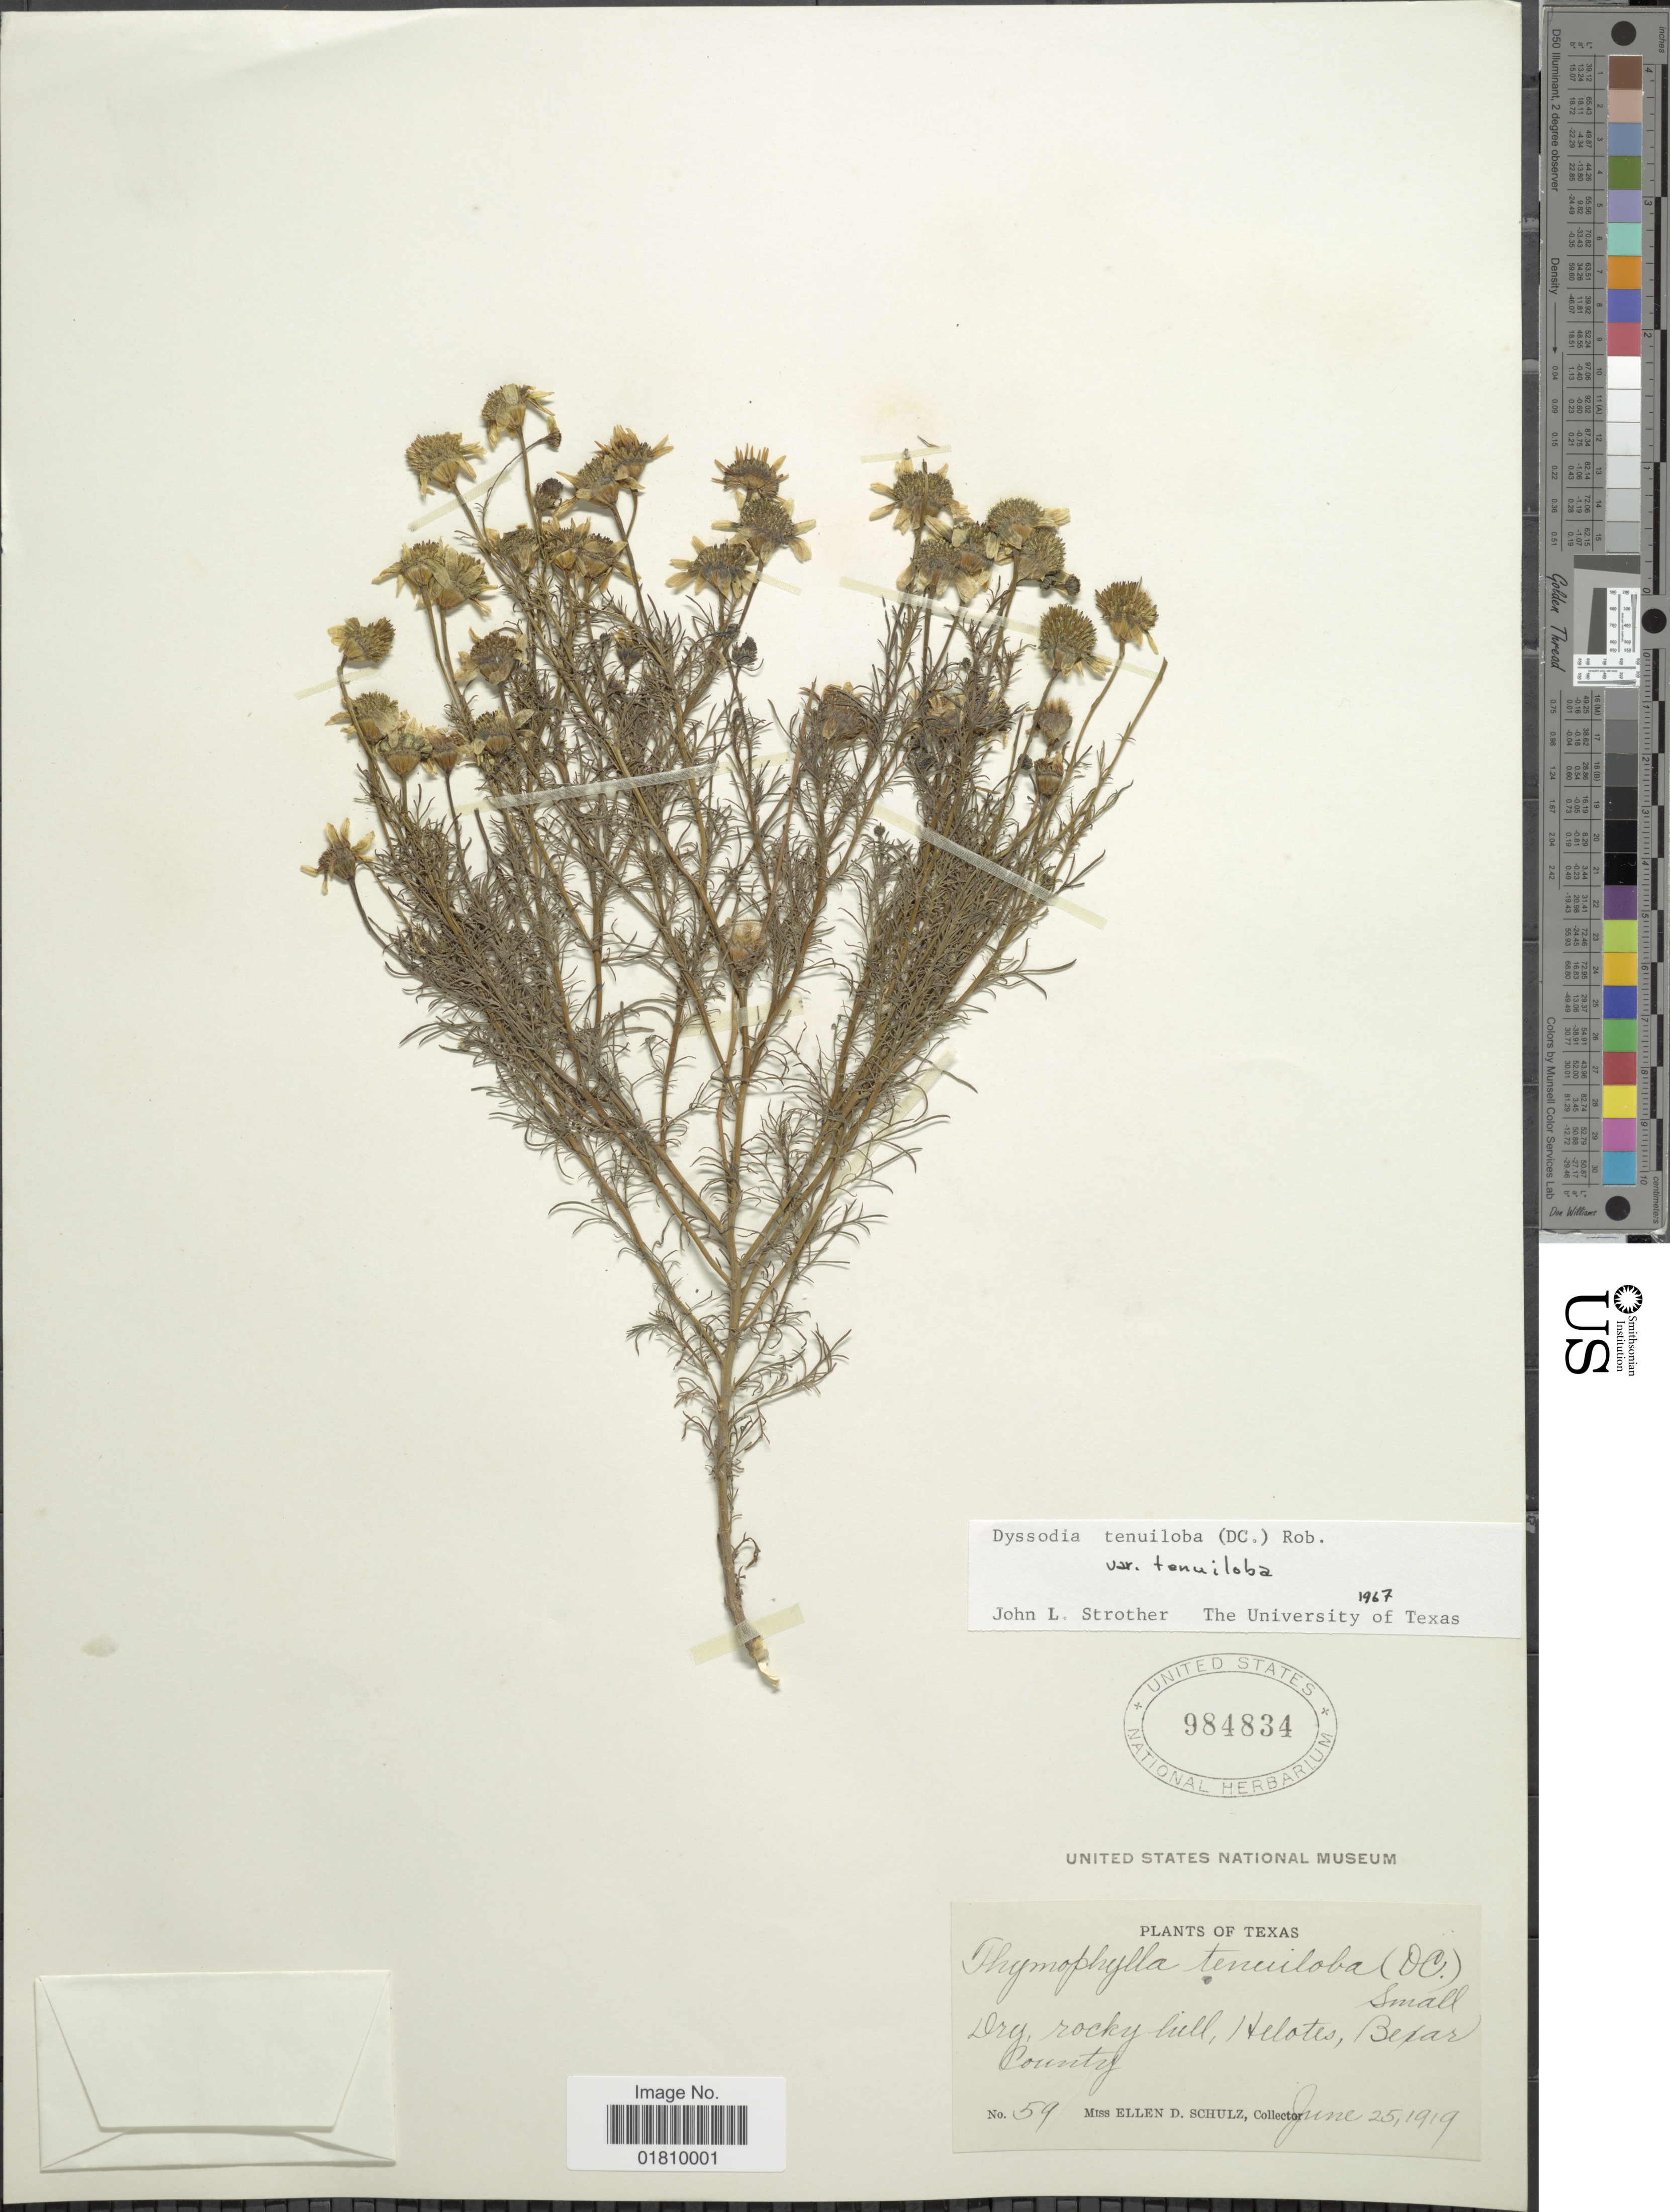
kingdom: Plantae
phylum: Tracheophyta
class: Magnoliopsida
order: Asterales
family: Asteraceae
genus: Thymophylla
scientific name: Thymophylla tenuiloba var. tenuiloba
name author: (DC.) Small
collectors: E. D. Schulz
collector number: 59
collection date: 1919-06-25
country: United States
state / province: Texas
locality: Dry, rocky hill, Helotes, Bexar County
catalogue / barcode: US 984834